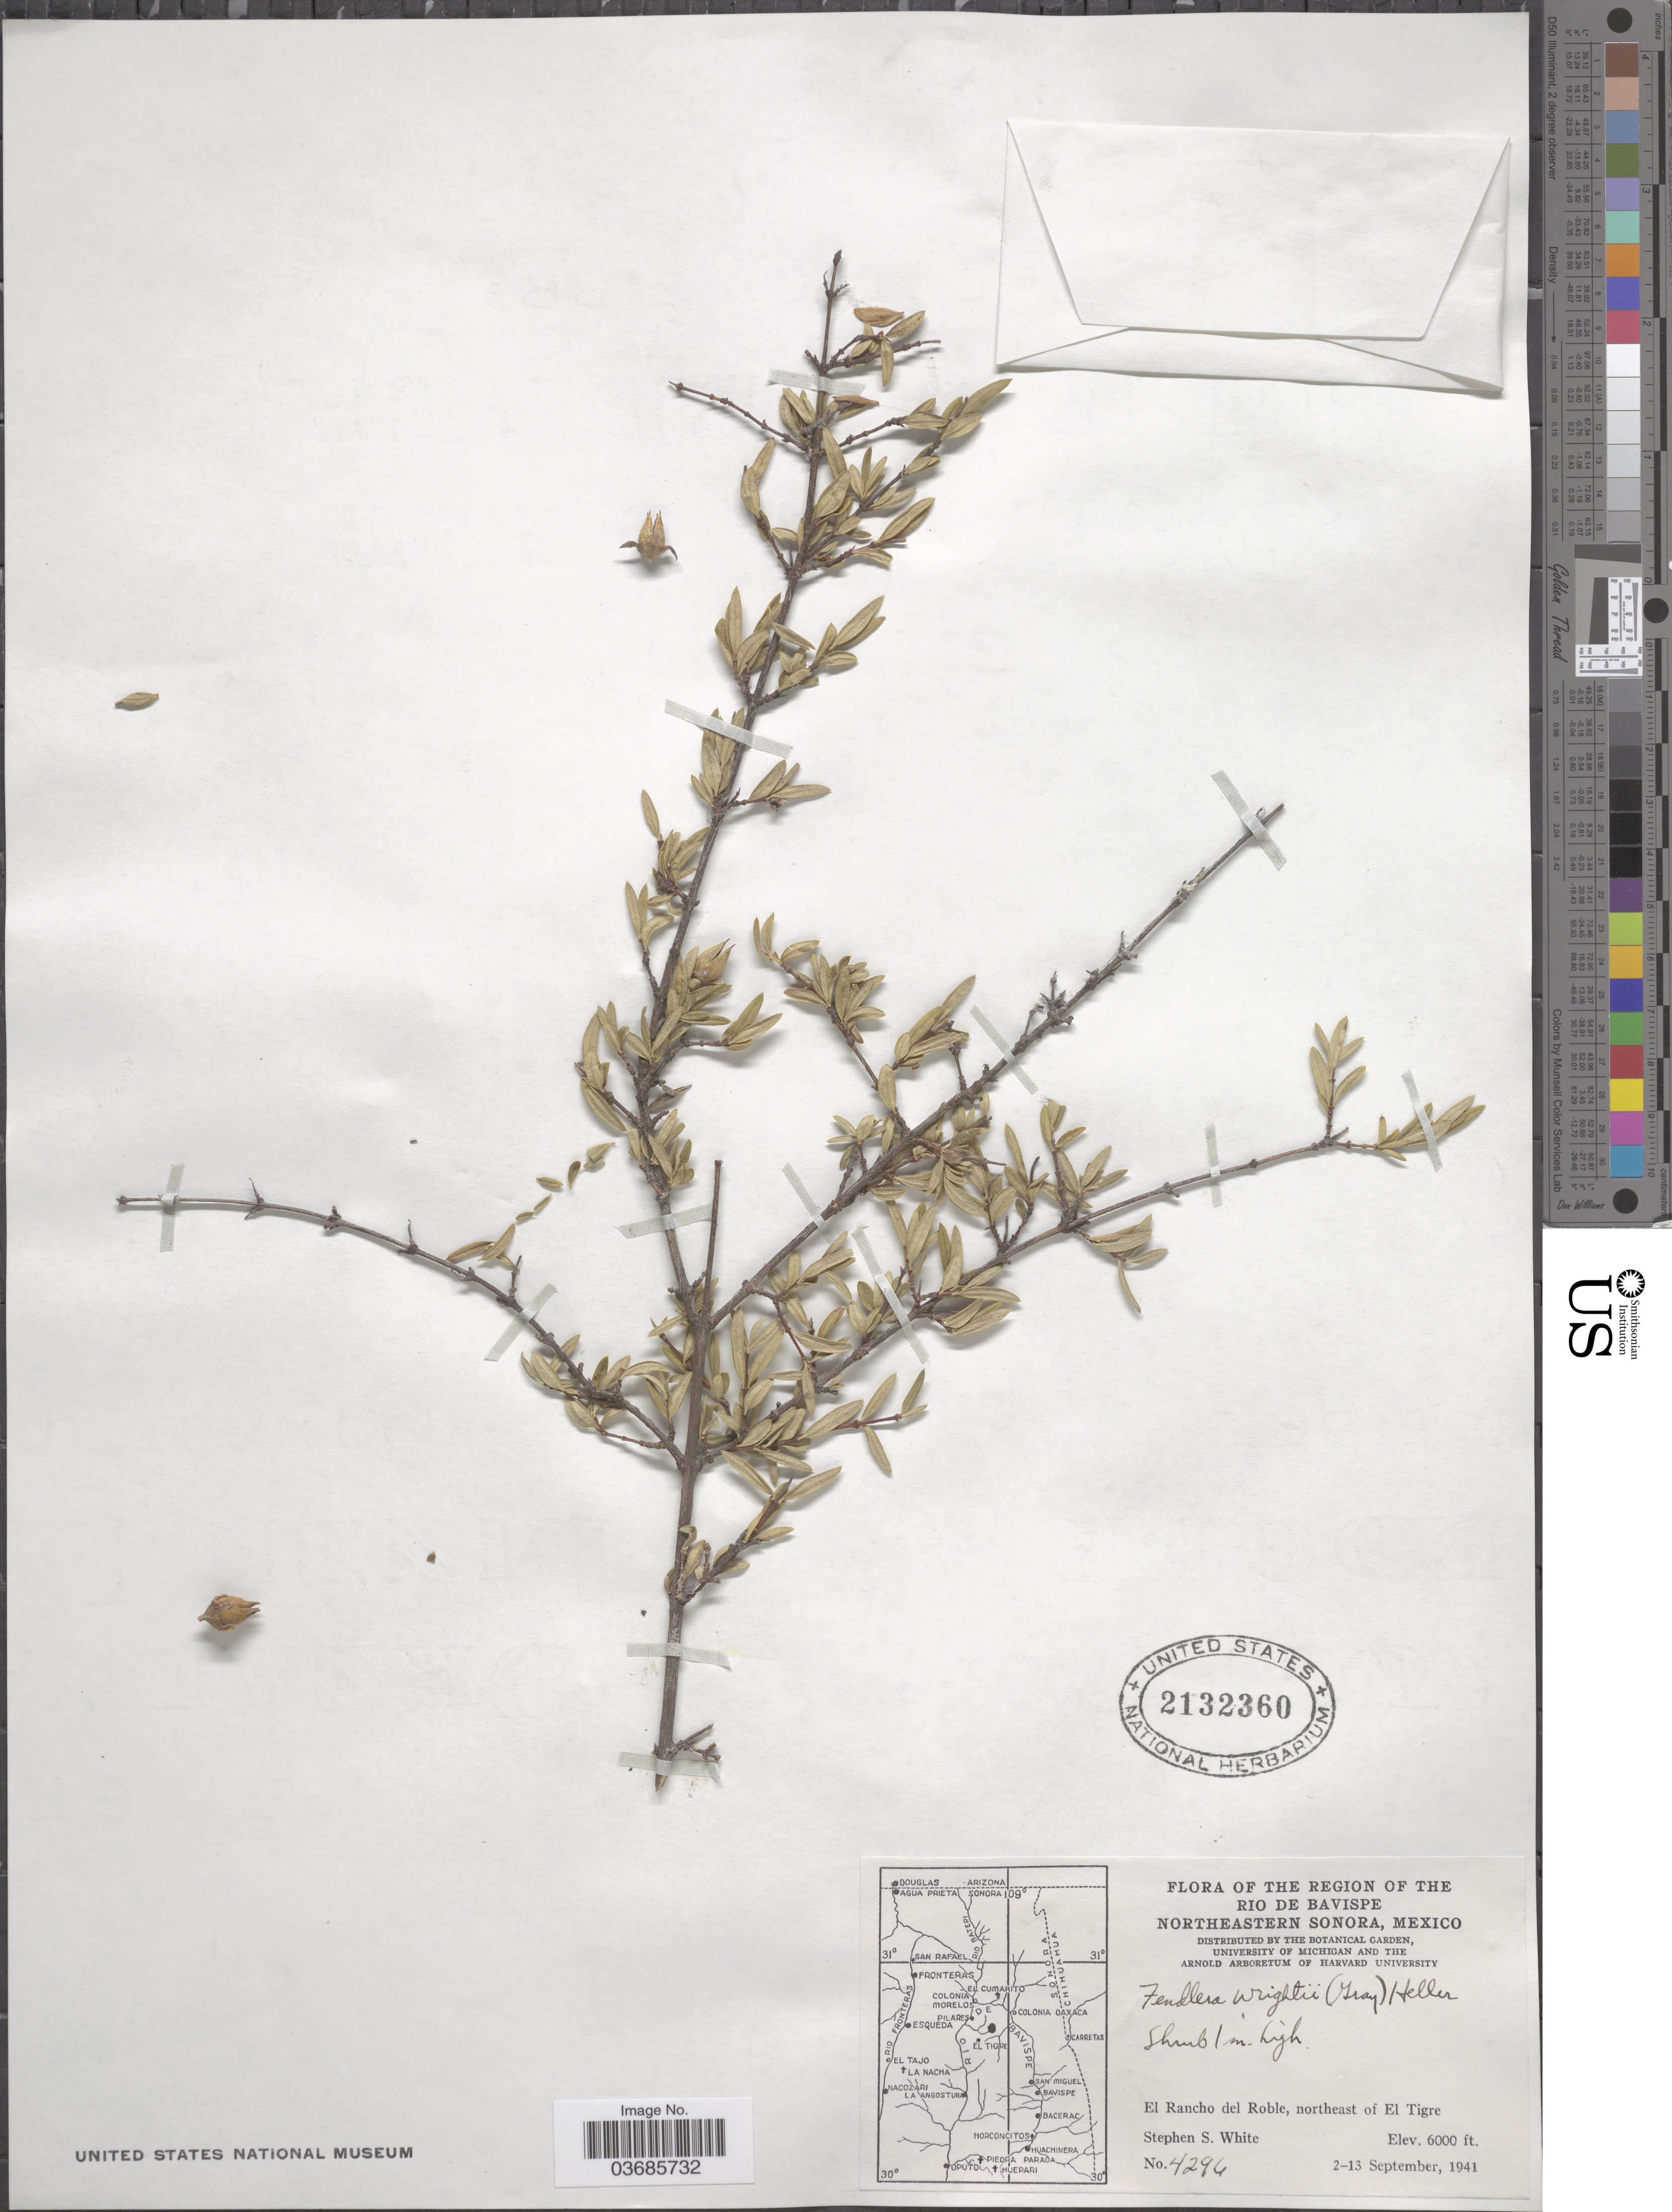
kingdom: Plantae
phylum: Tracheophyta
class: Magnoliopsida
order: Cornales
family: Hydrangeaceae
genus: Fendlera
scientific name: Fendlera wrightii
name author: (Engelm. & A. Gray) A. Heller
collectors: S. S. White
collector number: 4296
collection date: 1941-09-02/1941-09-13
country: Mexico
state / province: Sonora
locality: Region of the Rio de Bavispe. Northeastern Sonora. El Rancho del Roble, northeast of El Tigre.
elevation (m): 1829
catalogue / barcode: US 2132360